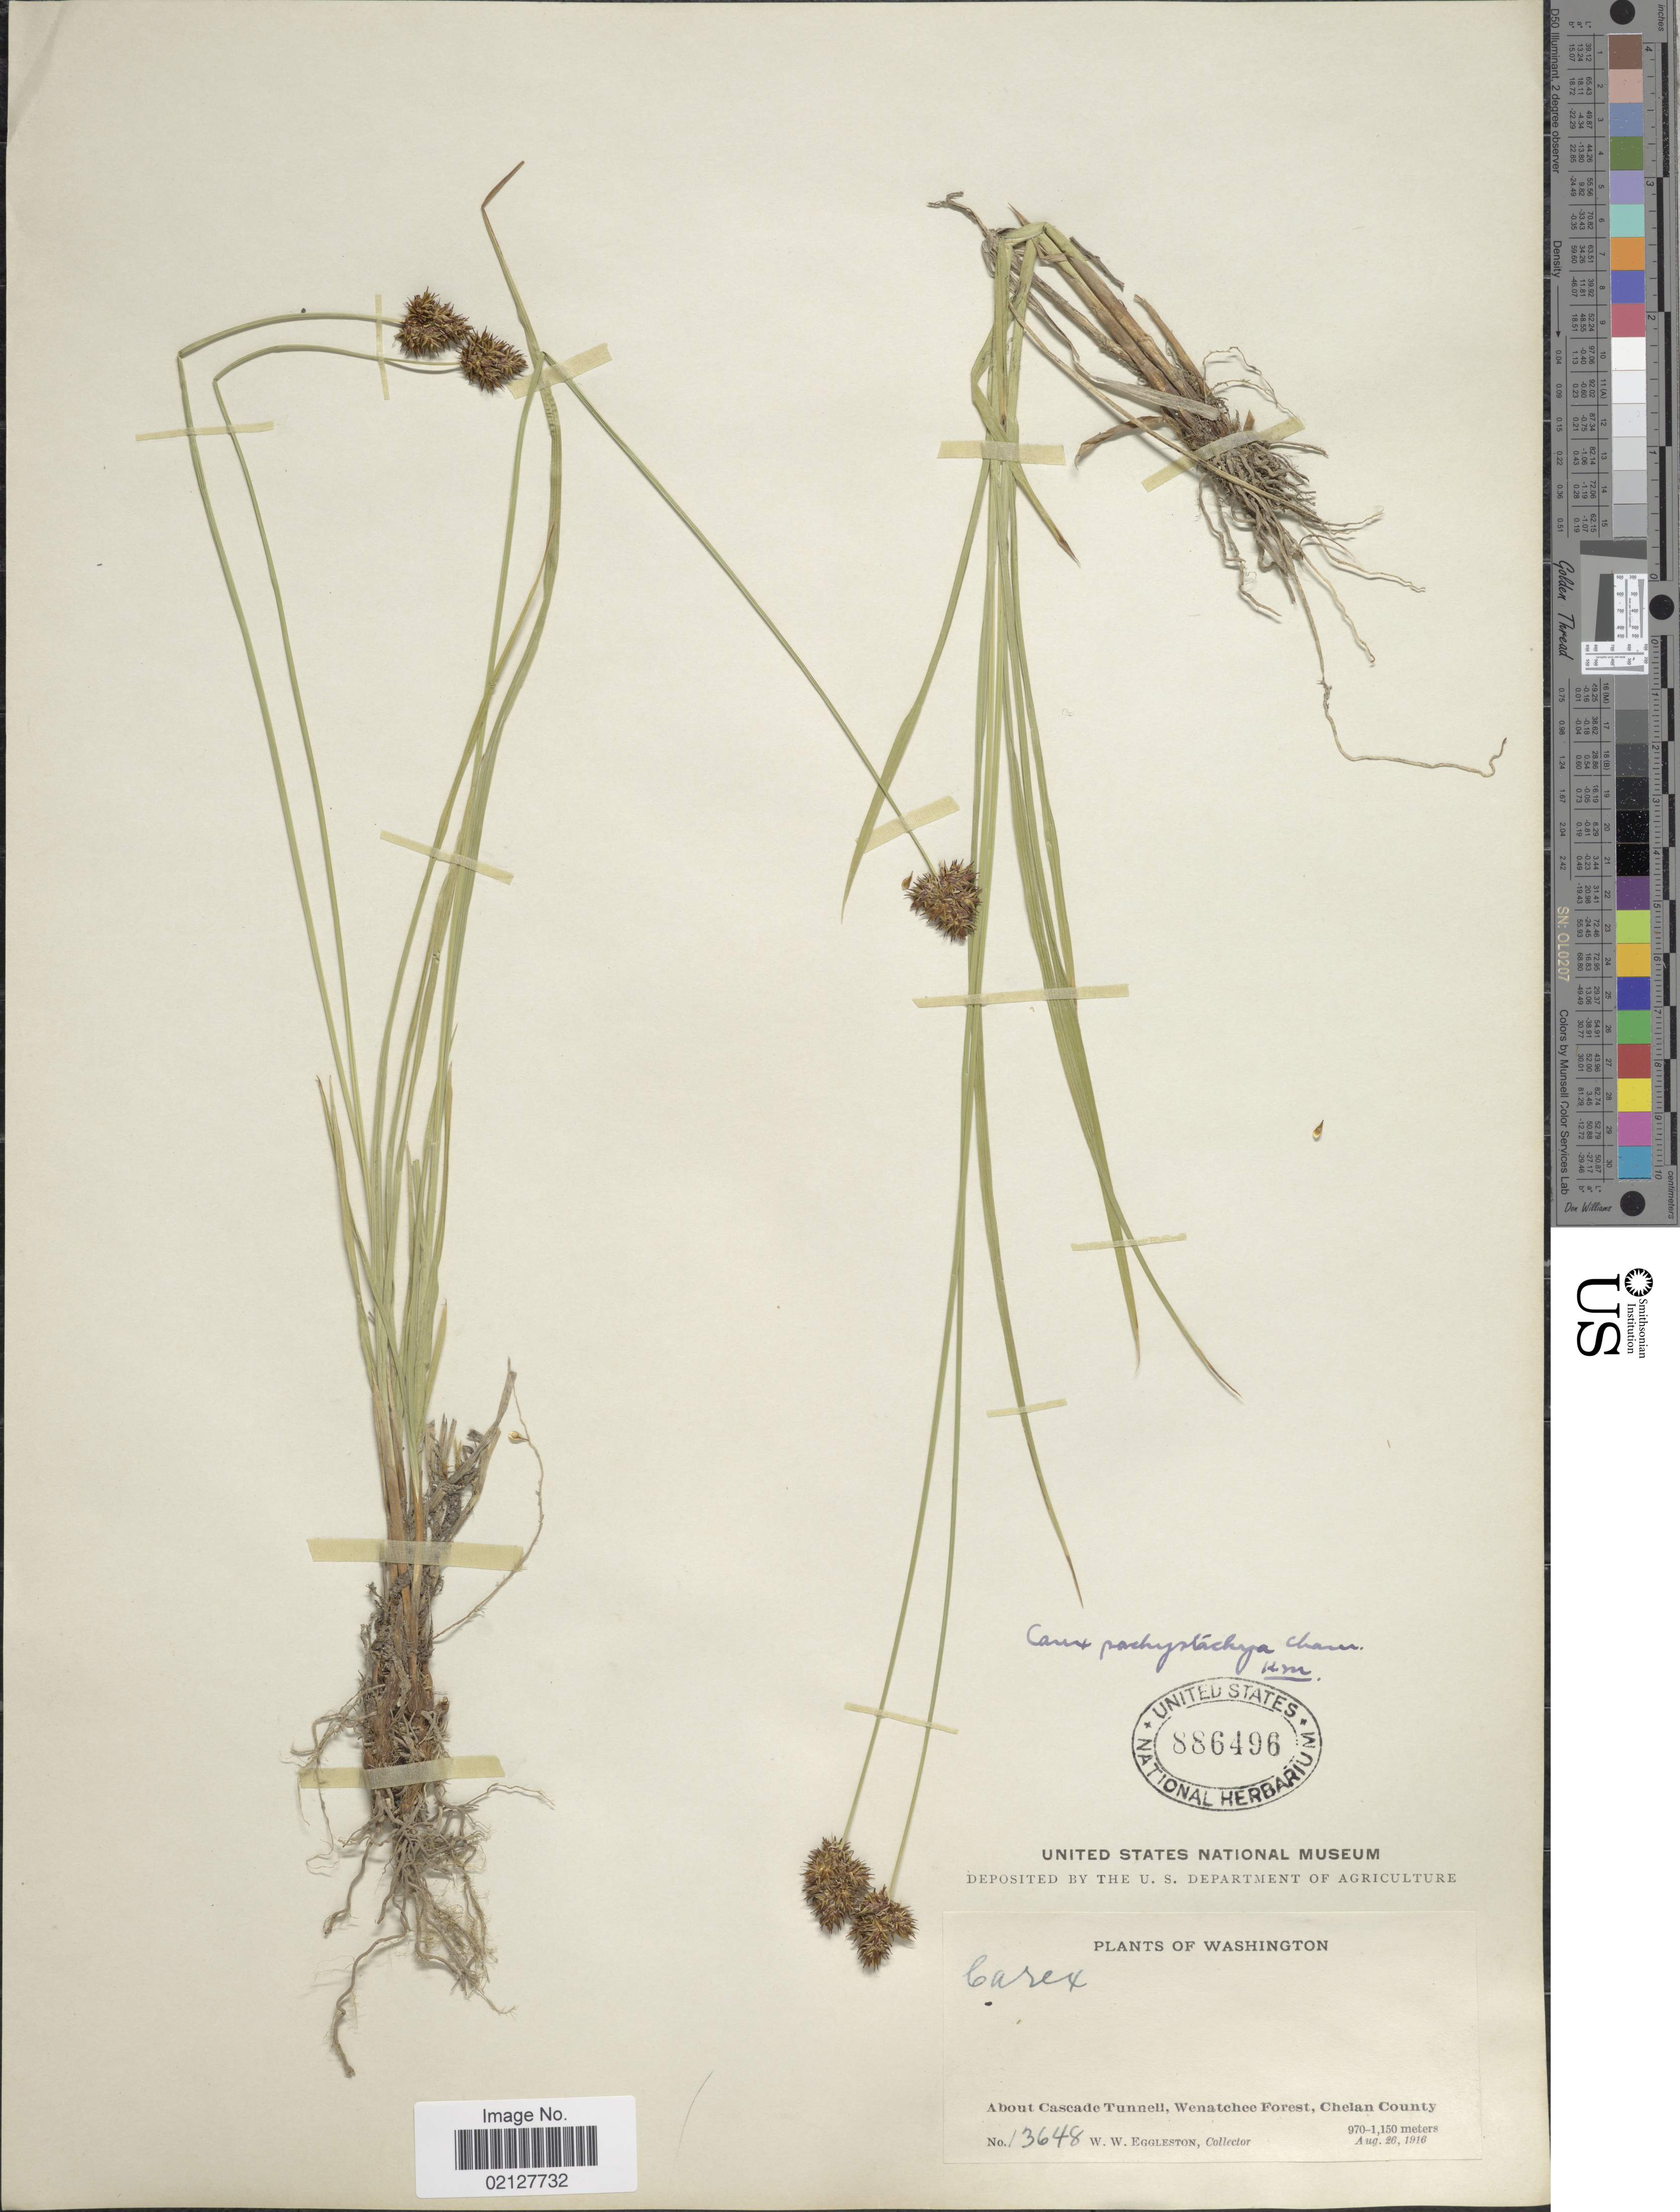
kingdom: Plantae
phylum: Tracheophyta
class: Liliopsida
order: Poales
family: Cyperaceae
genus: Carex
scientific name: Carex pachystachya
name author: Cham. ex Steud.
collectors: W. W. Eggleston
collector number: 13648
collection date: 1916-08-26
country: United States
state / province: Washington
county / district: Chelan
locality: About Cascade Tunnell, Wenatchee Forest, Chelan County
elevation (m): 970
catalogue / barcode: US 886496